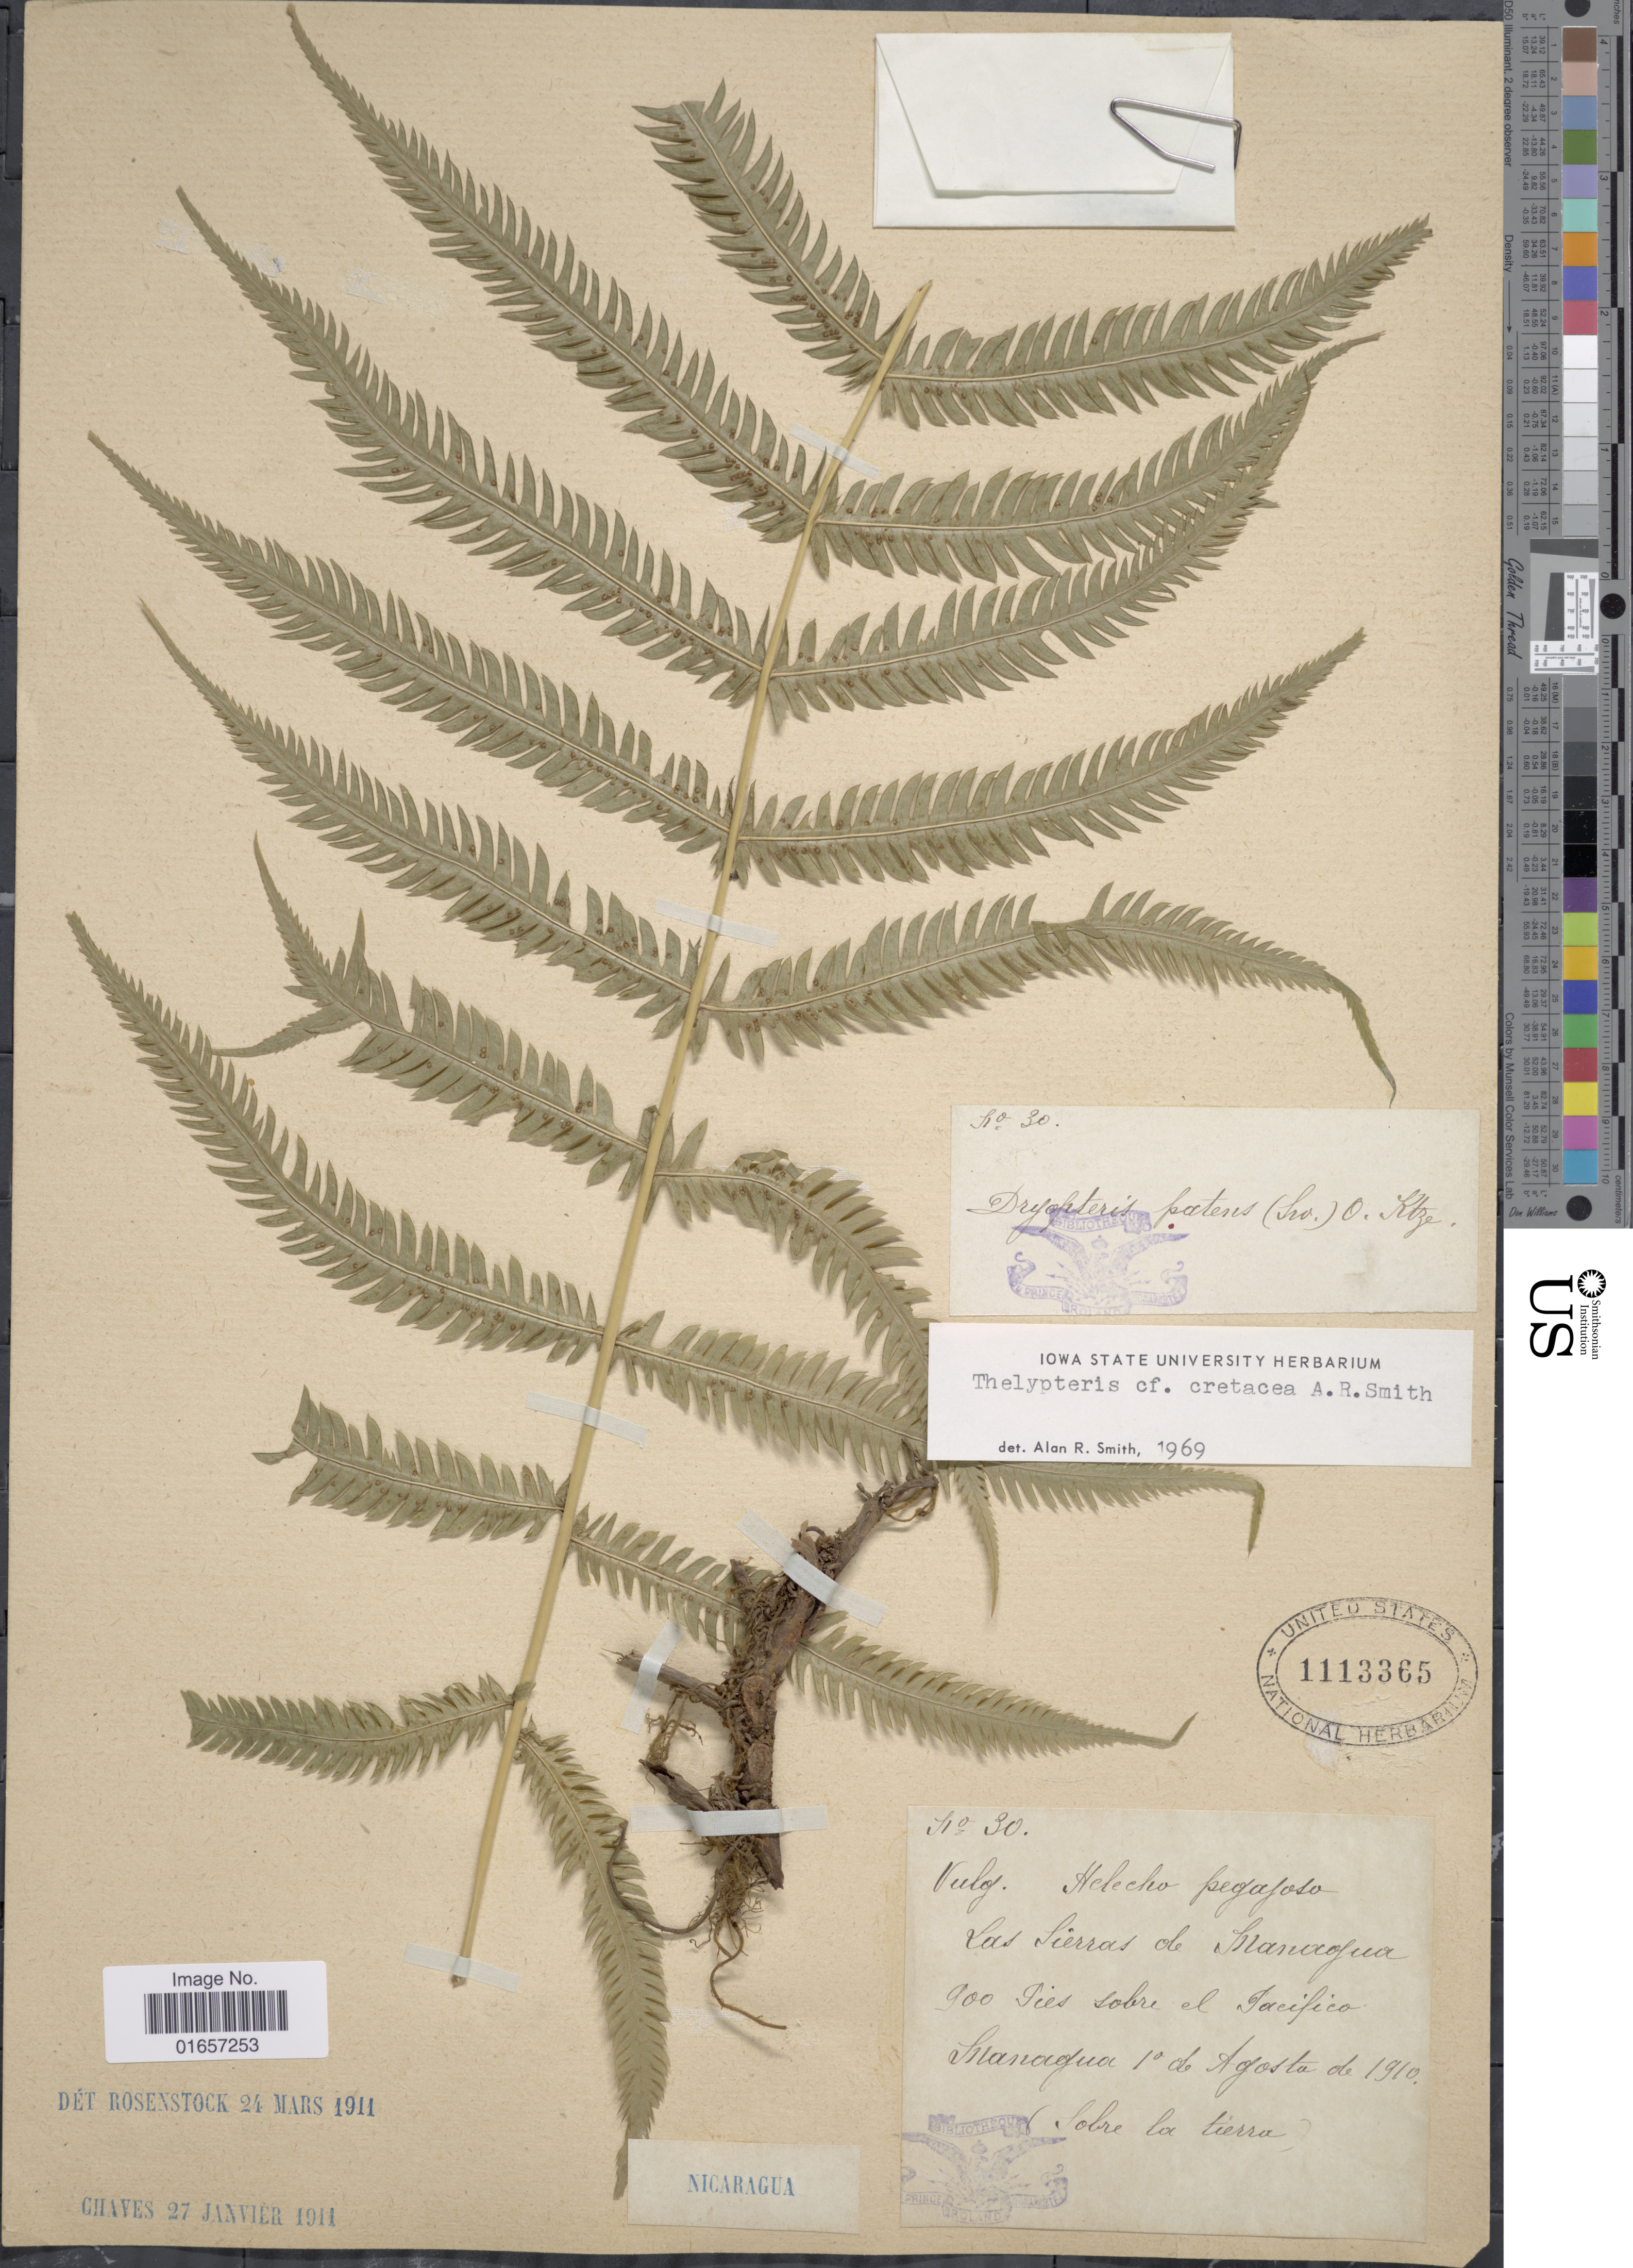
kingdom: Plantae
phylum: Tracheophyta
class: Polypodiopsida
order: Polypodiales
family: Thelypteridaceae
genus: Christella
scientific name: Christella cretacea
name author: (A.R. Sm.) Á. Löve & D. Löve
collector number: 30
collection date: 1910-08-01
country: Nicaragua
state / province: Managua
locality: Las Sierras de Managua, Pies sobre el Pacifico Managua.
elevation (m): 274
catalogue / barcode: US 1113365